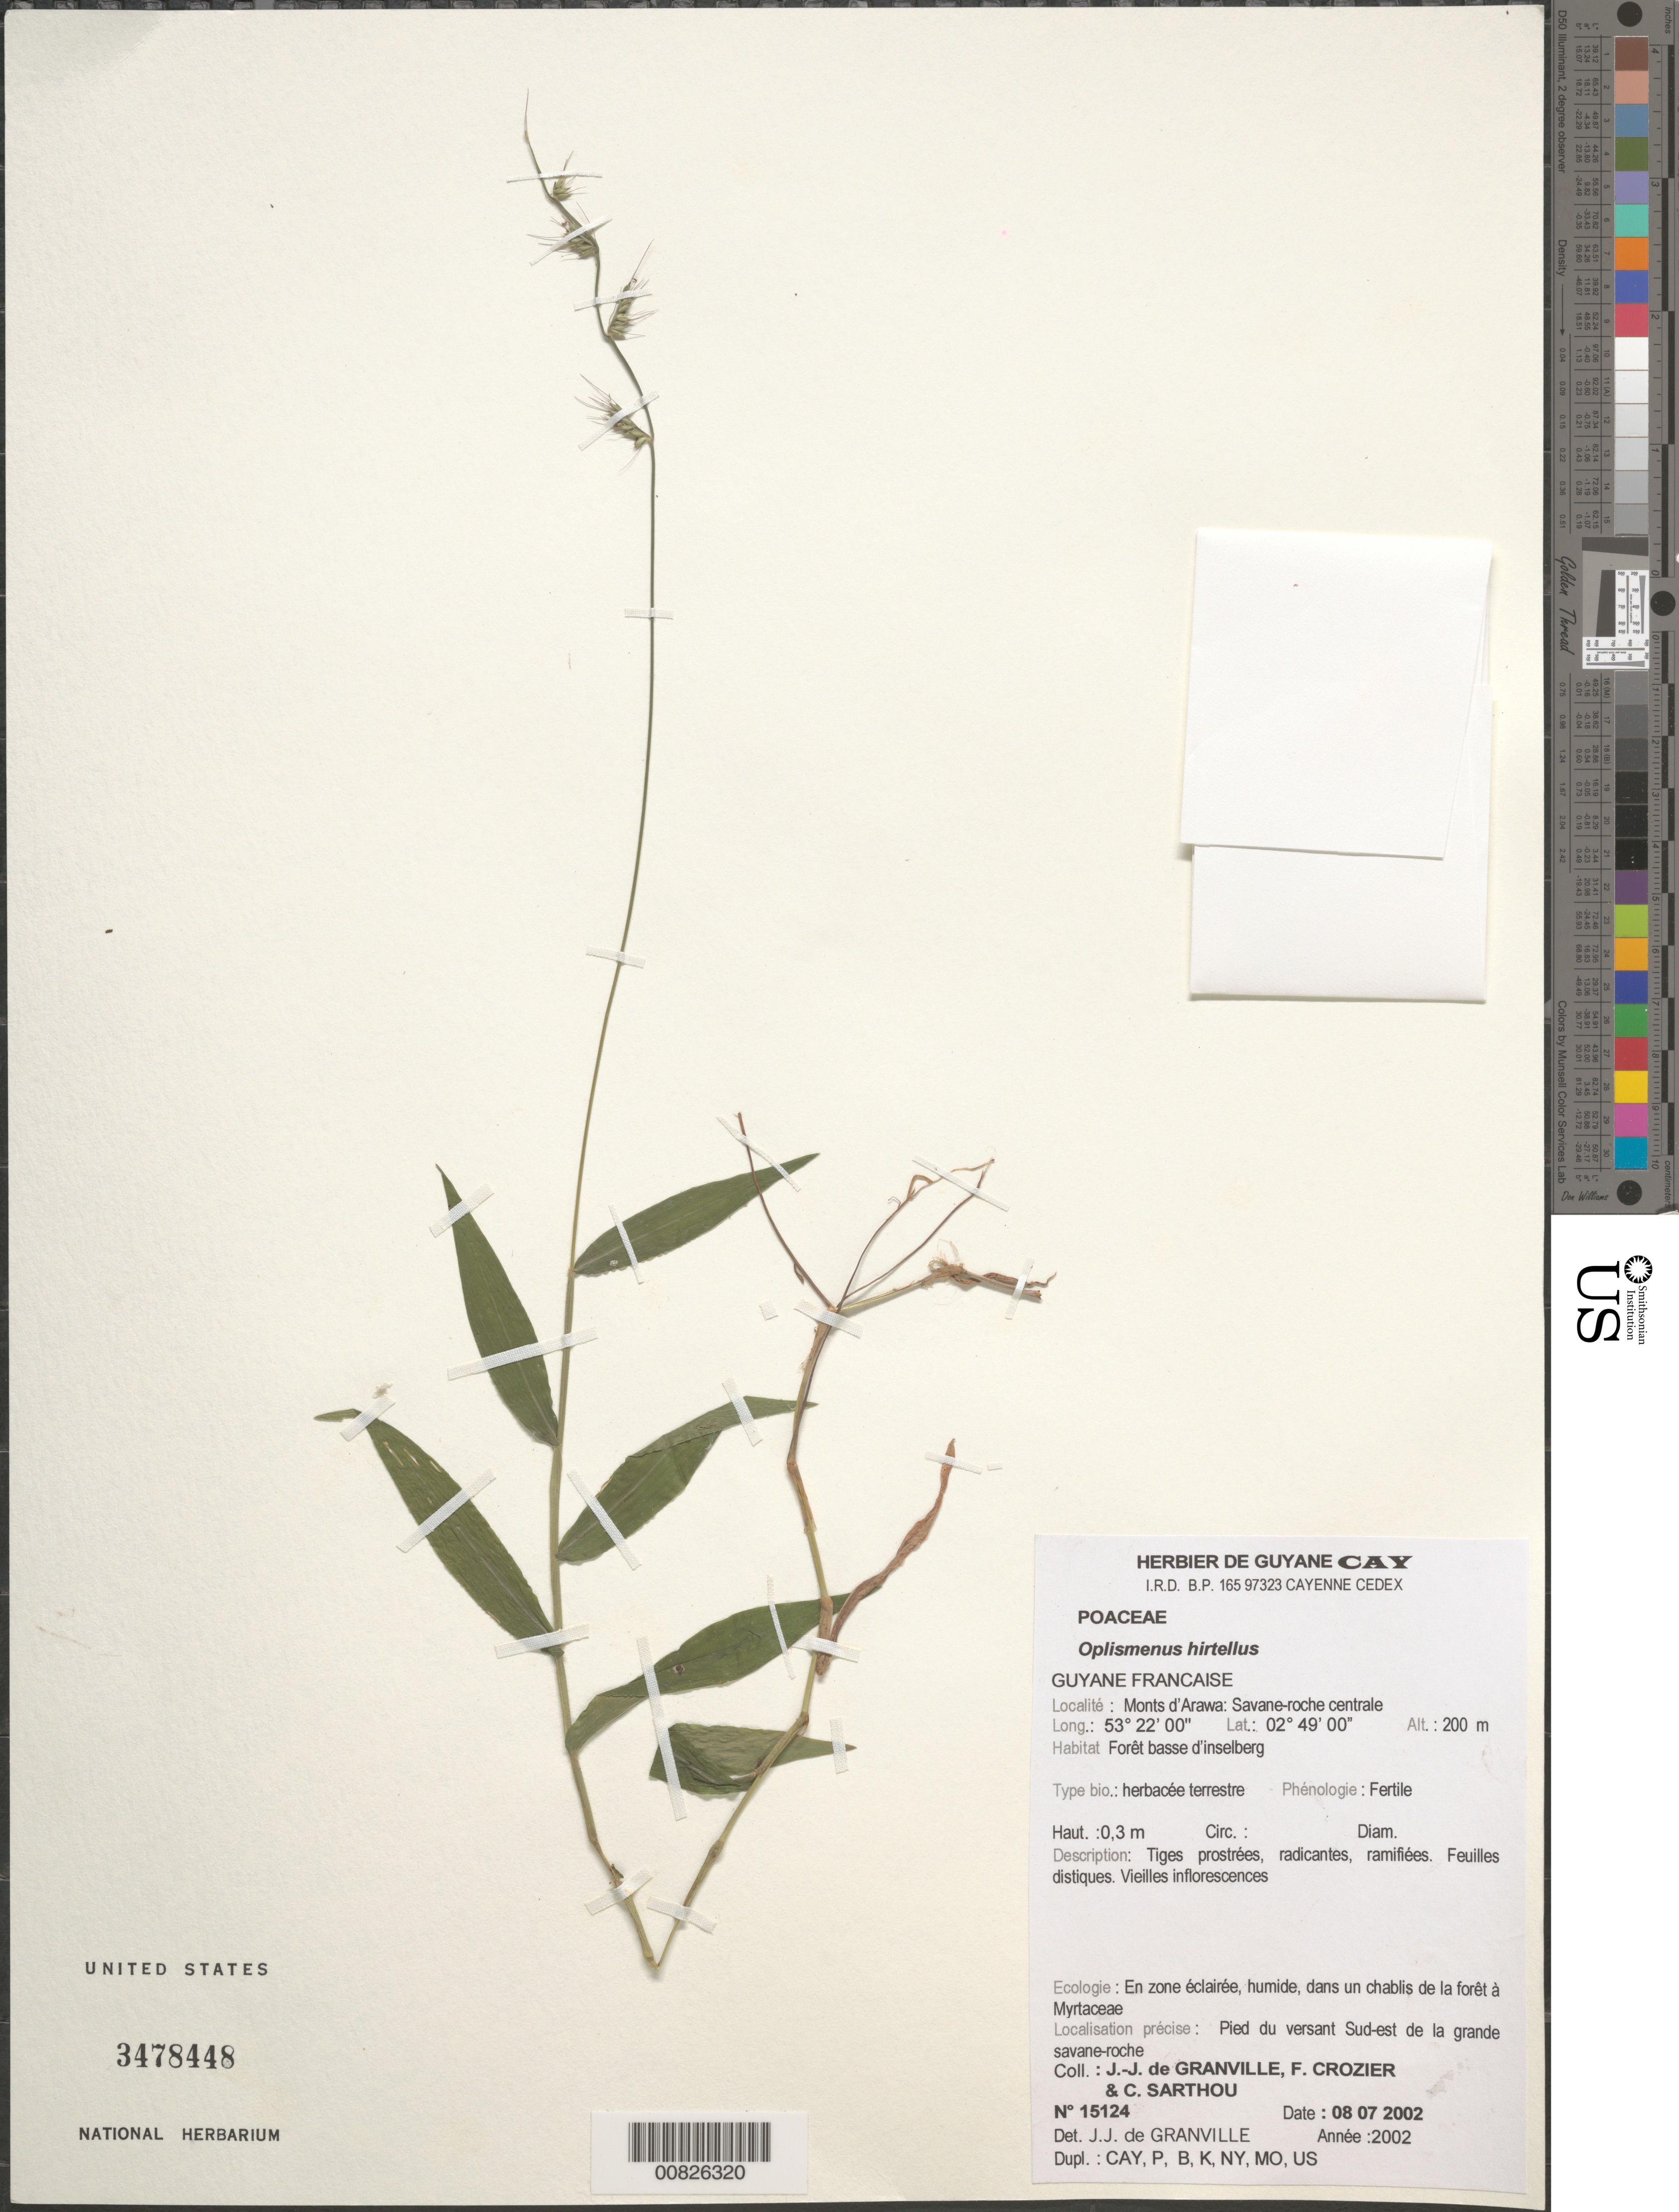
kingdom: Plantae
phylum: Tracheophyta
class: Liliopsida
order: Poales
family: Poaceae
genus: Oplismenus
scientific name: Oplismenus hirtellus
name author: (L.) P. Beauv.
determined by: Granville, J. J. de, (CAY), Institut de Recherche pour le Developpement (IRD) (FRENCH GUIANA)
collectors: J.-J. de Granville, F. Crozier & C. Sarthou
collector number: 15124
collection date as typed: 8-Jul-02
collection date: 2002-07-08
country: French Guiana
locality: Monts d'Arawa, zone de la savane-roche centrale, pied du versant sud-est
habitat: Forêt basse d'inselberg; en zone éclairée, humide, dans un chablis de la forest a Myrtaceae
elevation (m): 200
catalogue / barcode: US 3478448